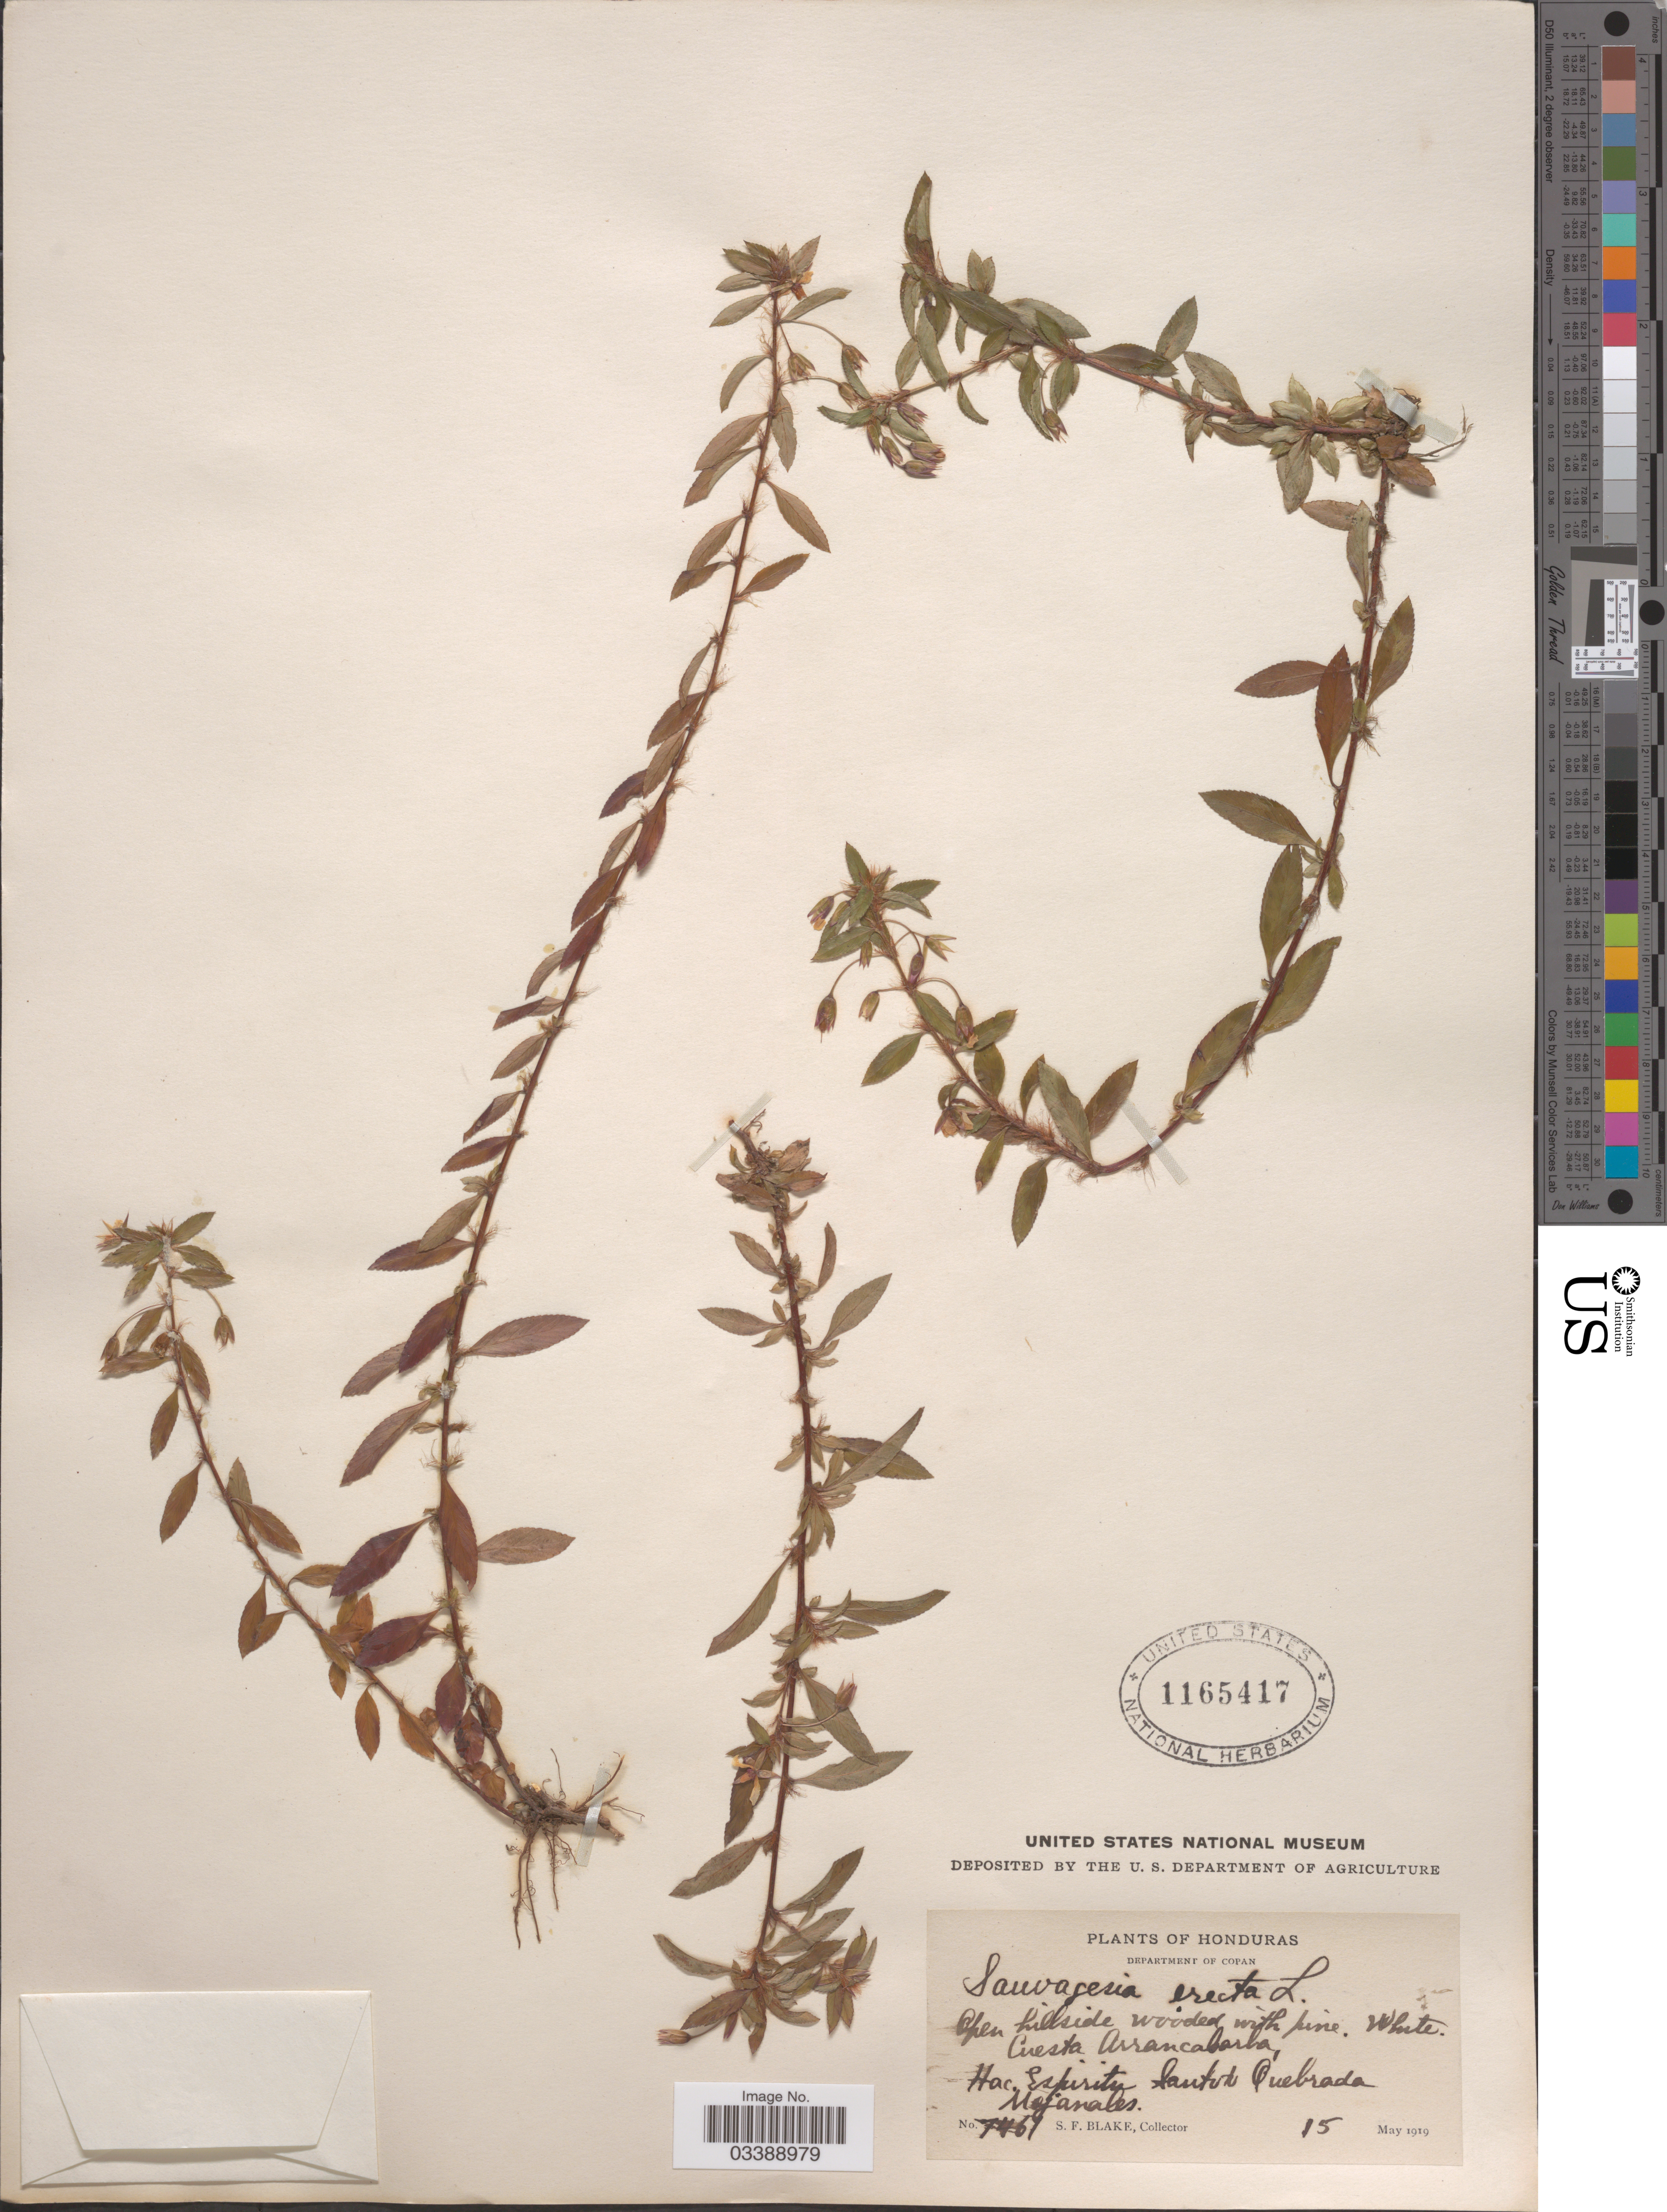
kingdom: Plantae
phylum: Tracheophyta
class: Magnoliopsida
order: Malpighiales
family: Ochnaceae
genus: Sauvagesia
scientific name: Sauvagesia erecta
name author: L.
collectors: S. Blake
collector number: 7467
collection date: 1919-05-15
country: Honduras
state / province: Copán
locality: Department of Copan. Cuesta Arrancabarba. Hac. Espiritu Santo to Quebrada Majanales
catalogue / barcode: US 1165417